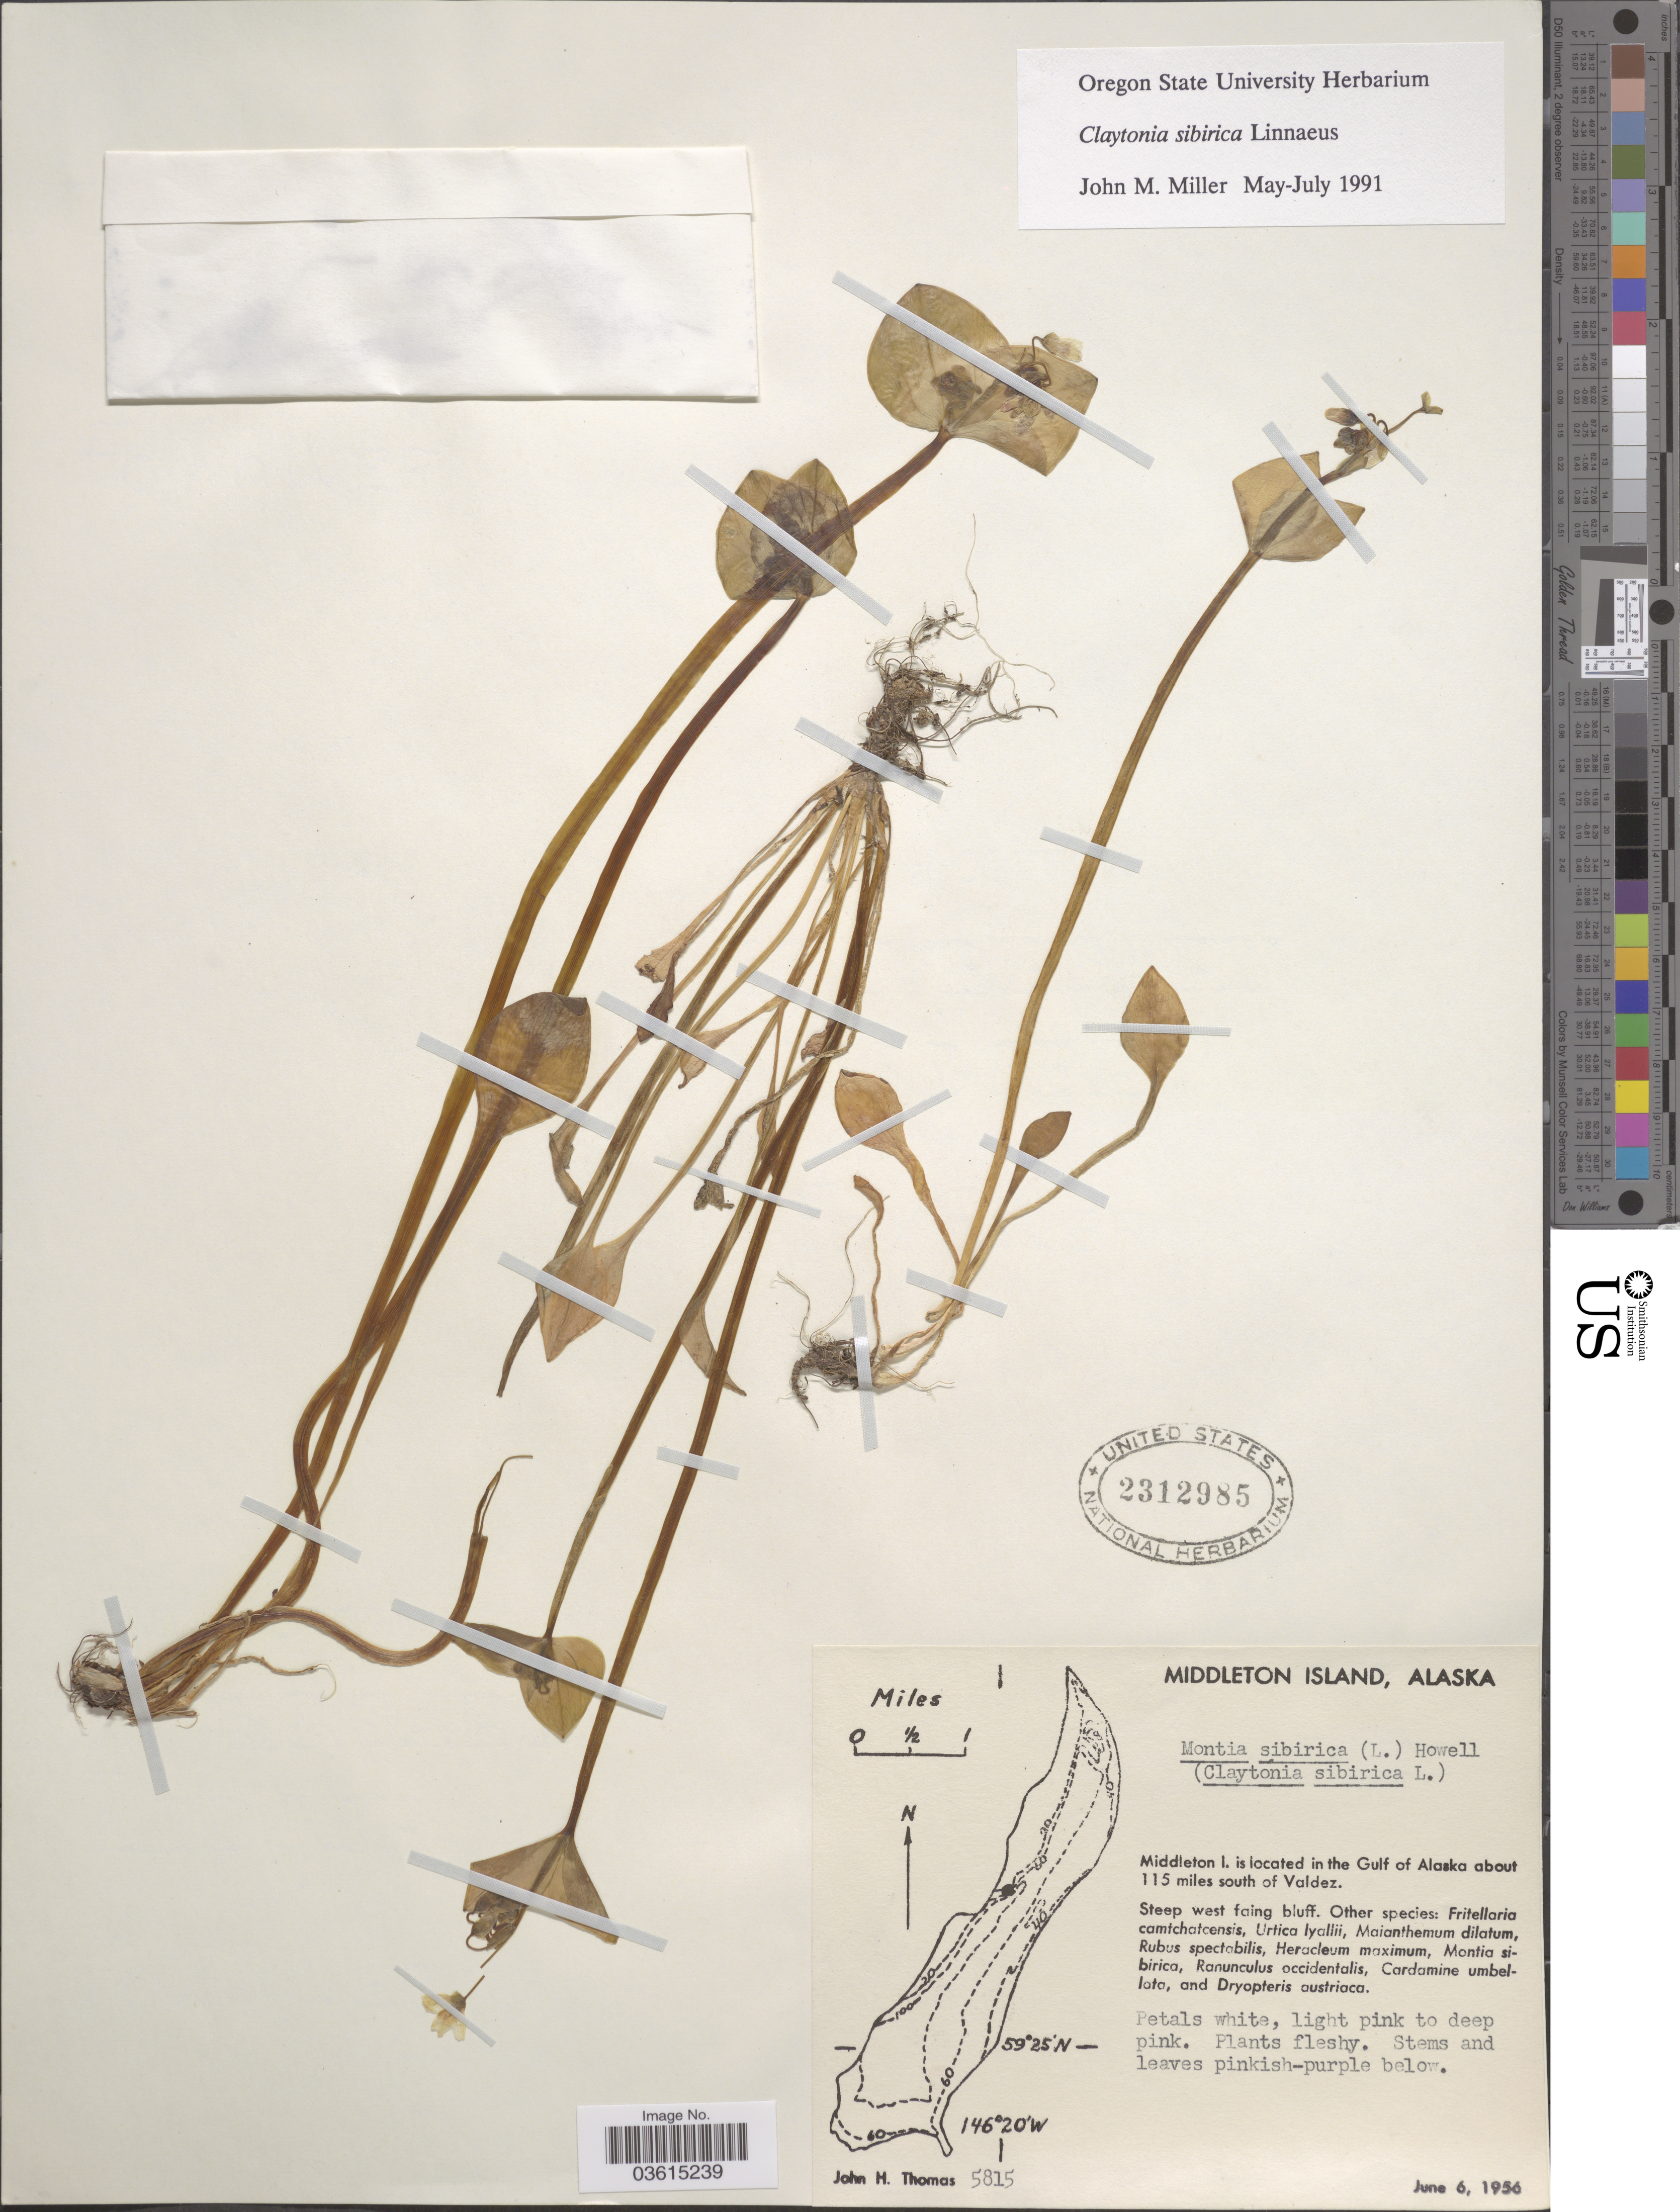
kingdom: Plantae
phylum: Tracheophyta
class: Magnoliopsida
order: Caryophyllales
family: Montiaceae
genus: Claytonia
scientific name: Claytonia sibirica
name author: L.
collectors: J. H. Thomas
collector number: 5815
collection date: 1956-06-06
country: United States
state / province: Alaska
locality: Middleton Island. Middleton I. is located in the Gulf of Alaska about 115 miles south of Valdez.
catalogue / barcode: US 2312985